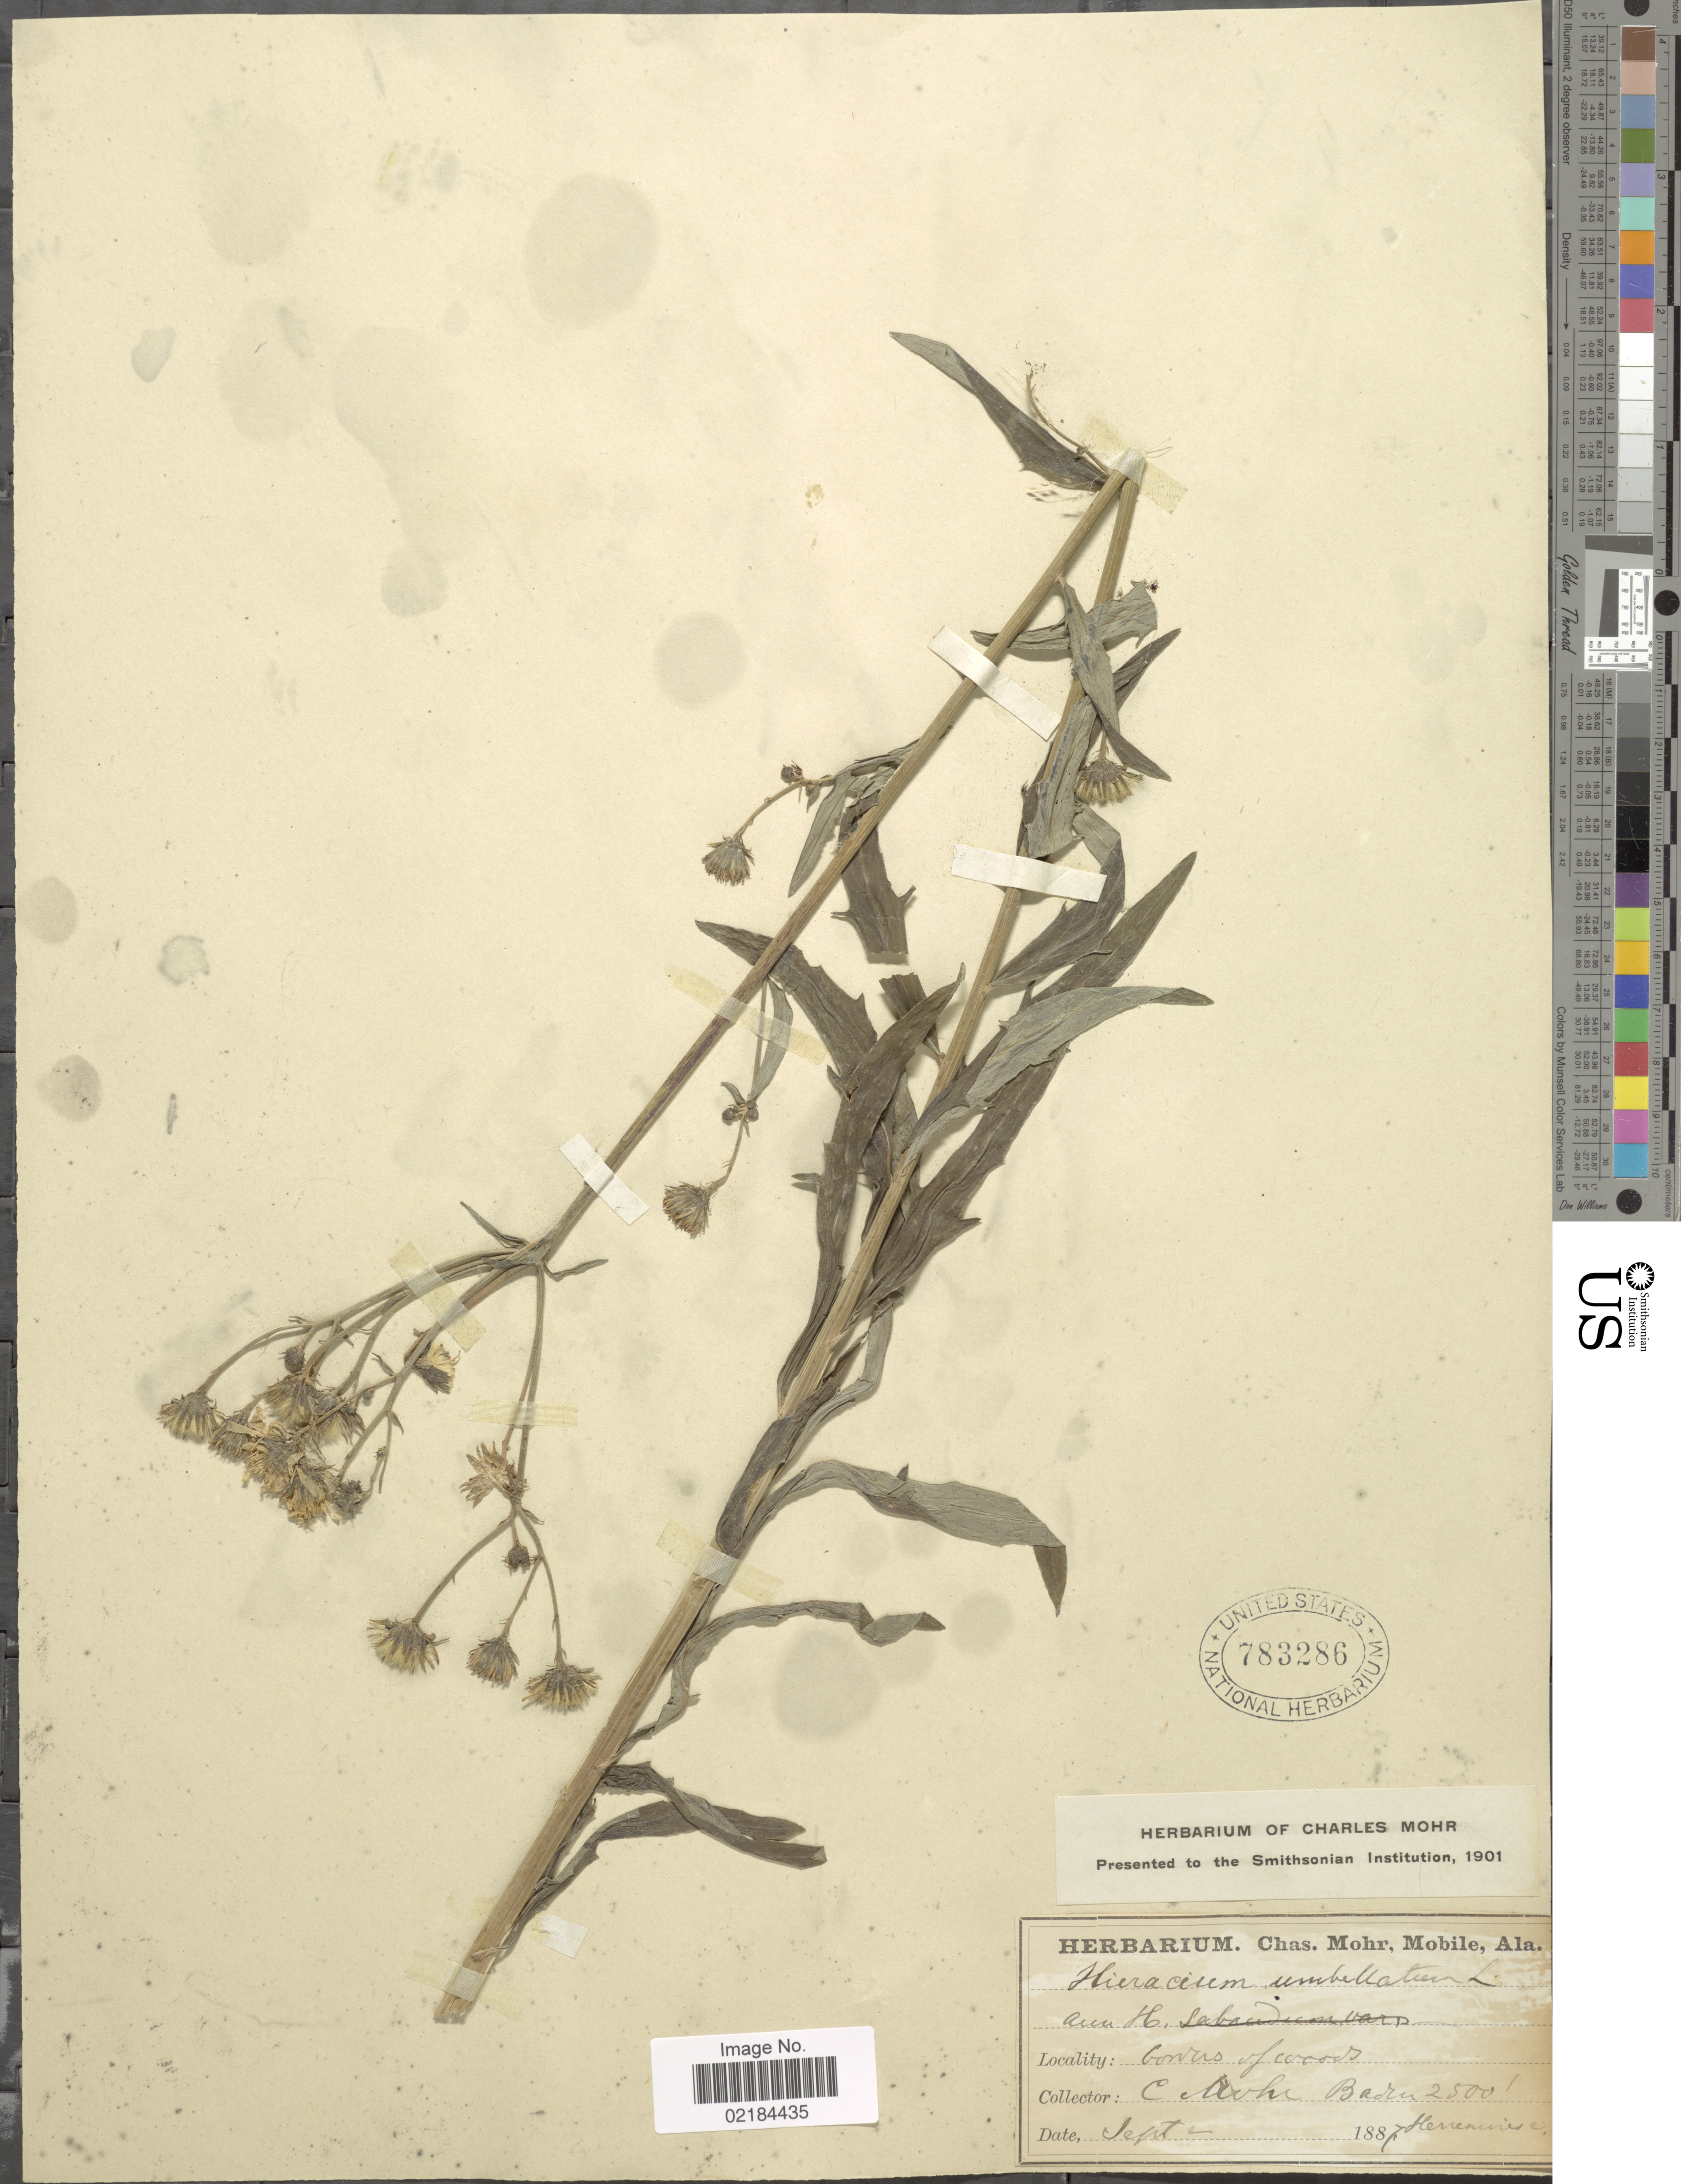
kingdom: Plantae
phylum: Tracheophyta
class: Magnoliopsida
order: Asterales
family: Asteraceae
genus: Hieracium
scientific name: Hieracium umbellatum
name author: L.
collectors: C. T. Mohr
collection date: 1887-09-02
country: Germany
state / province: Baden-württemberg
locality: Baden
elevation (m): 762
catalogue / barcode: US 783286